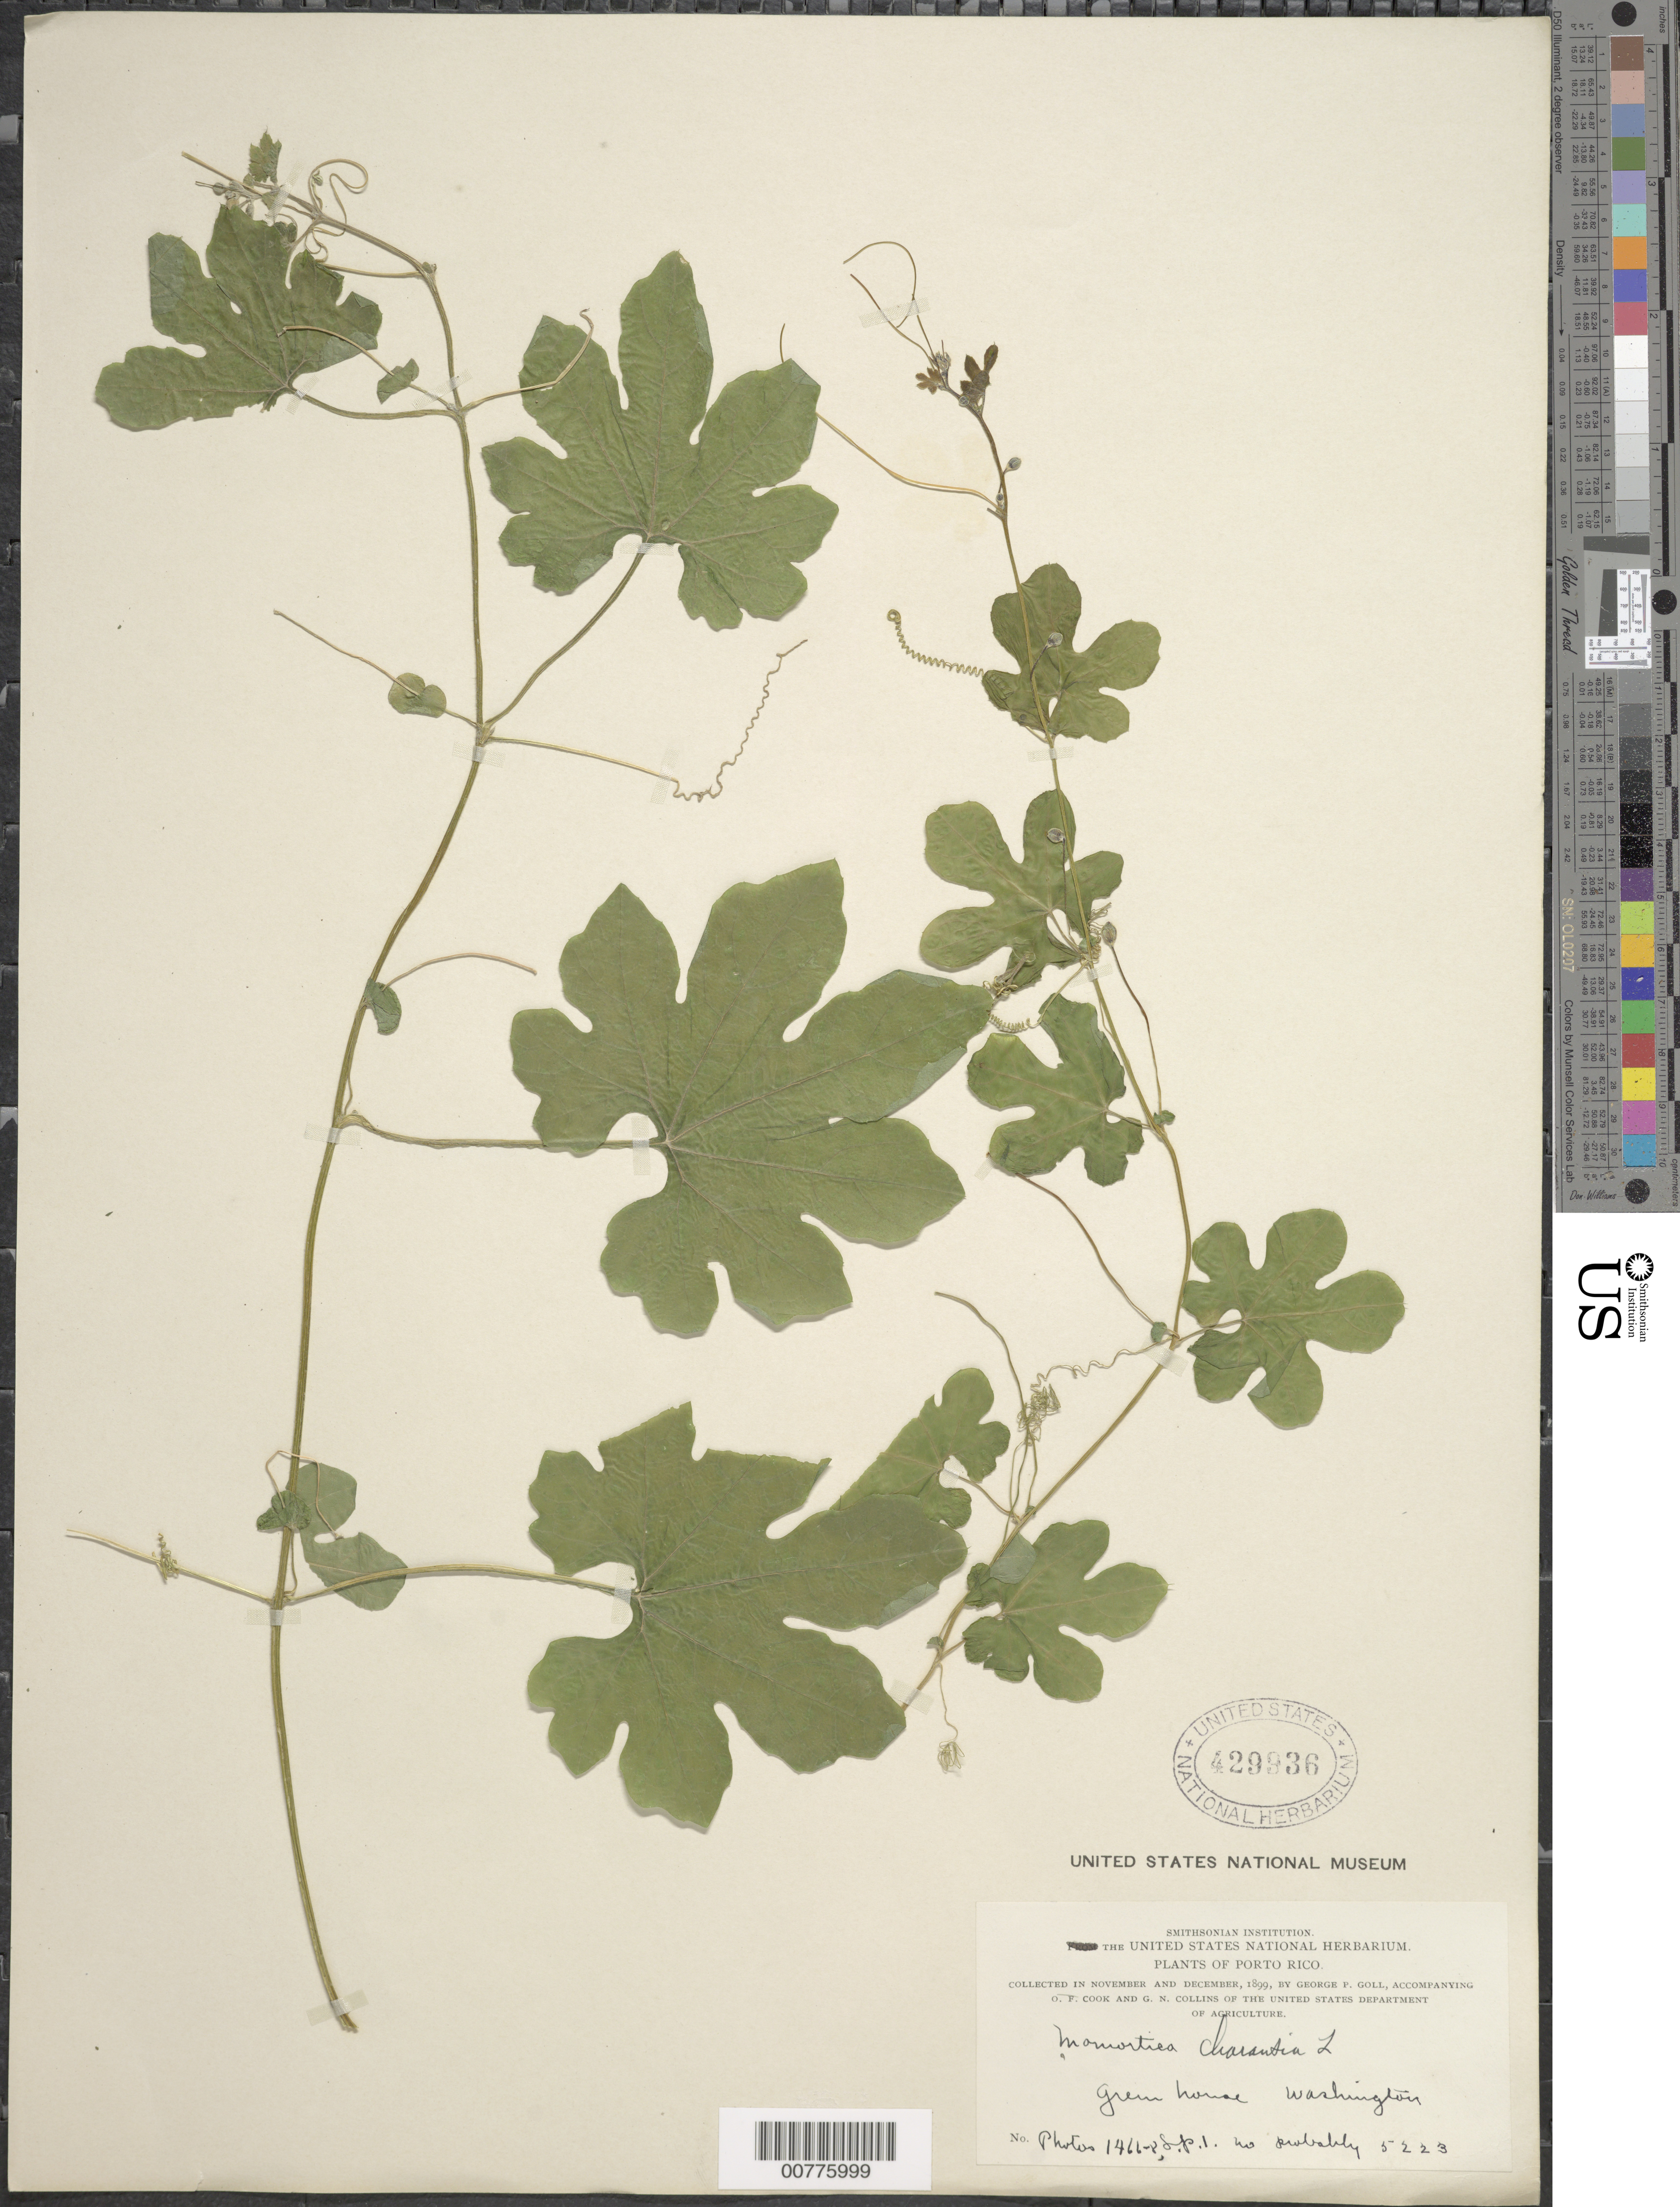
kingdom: Plantae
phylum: Tracheophyta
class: Magnoliopsida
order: Cucurbitales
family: Cucurbitaceae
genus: Momordica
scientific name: Momordica charantia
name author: L.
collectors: G. Goll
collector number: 5223?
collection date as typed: Nov 1899 to -- Dec 1899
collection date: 1899-11/1899-12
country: Puerto Rico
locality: Greenhouse. Washington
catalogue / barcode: US 429936